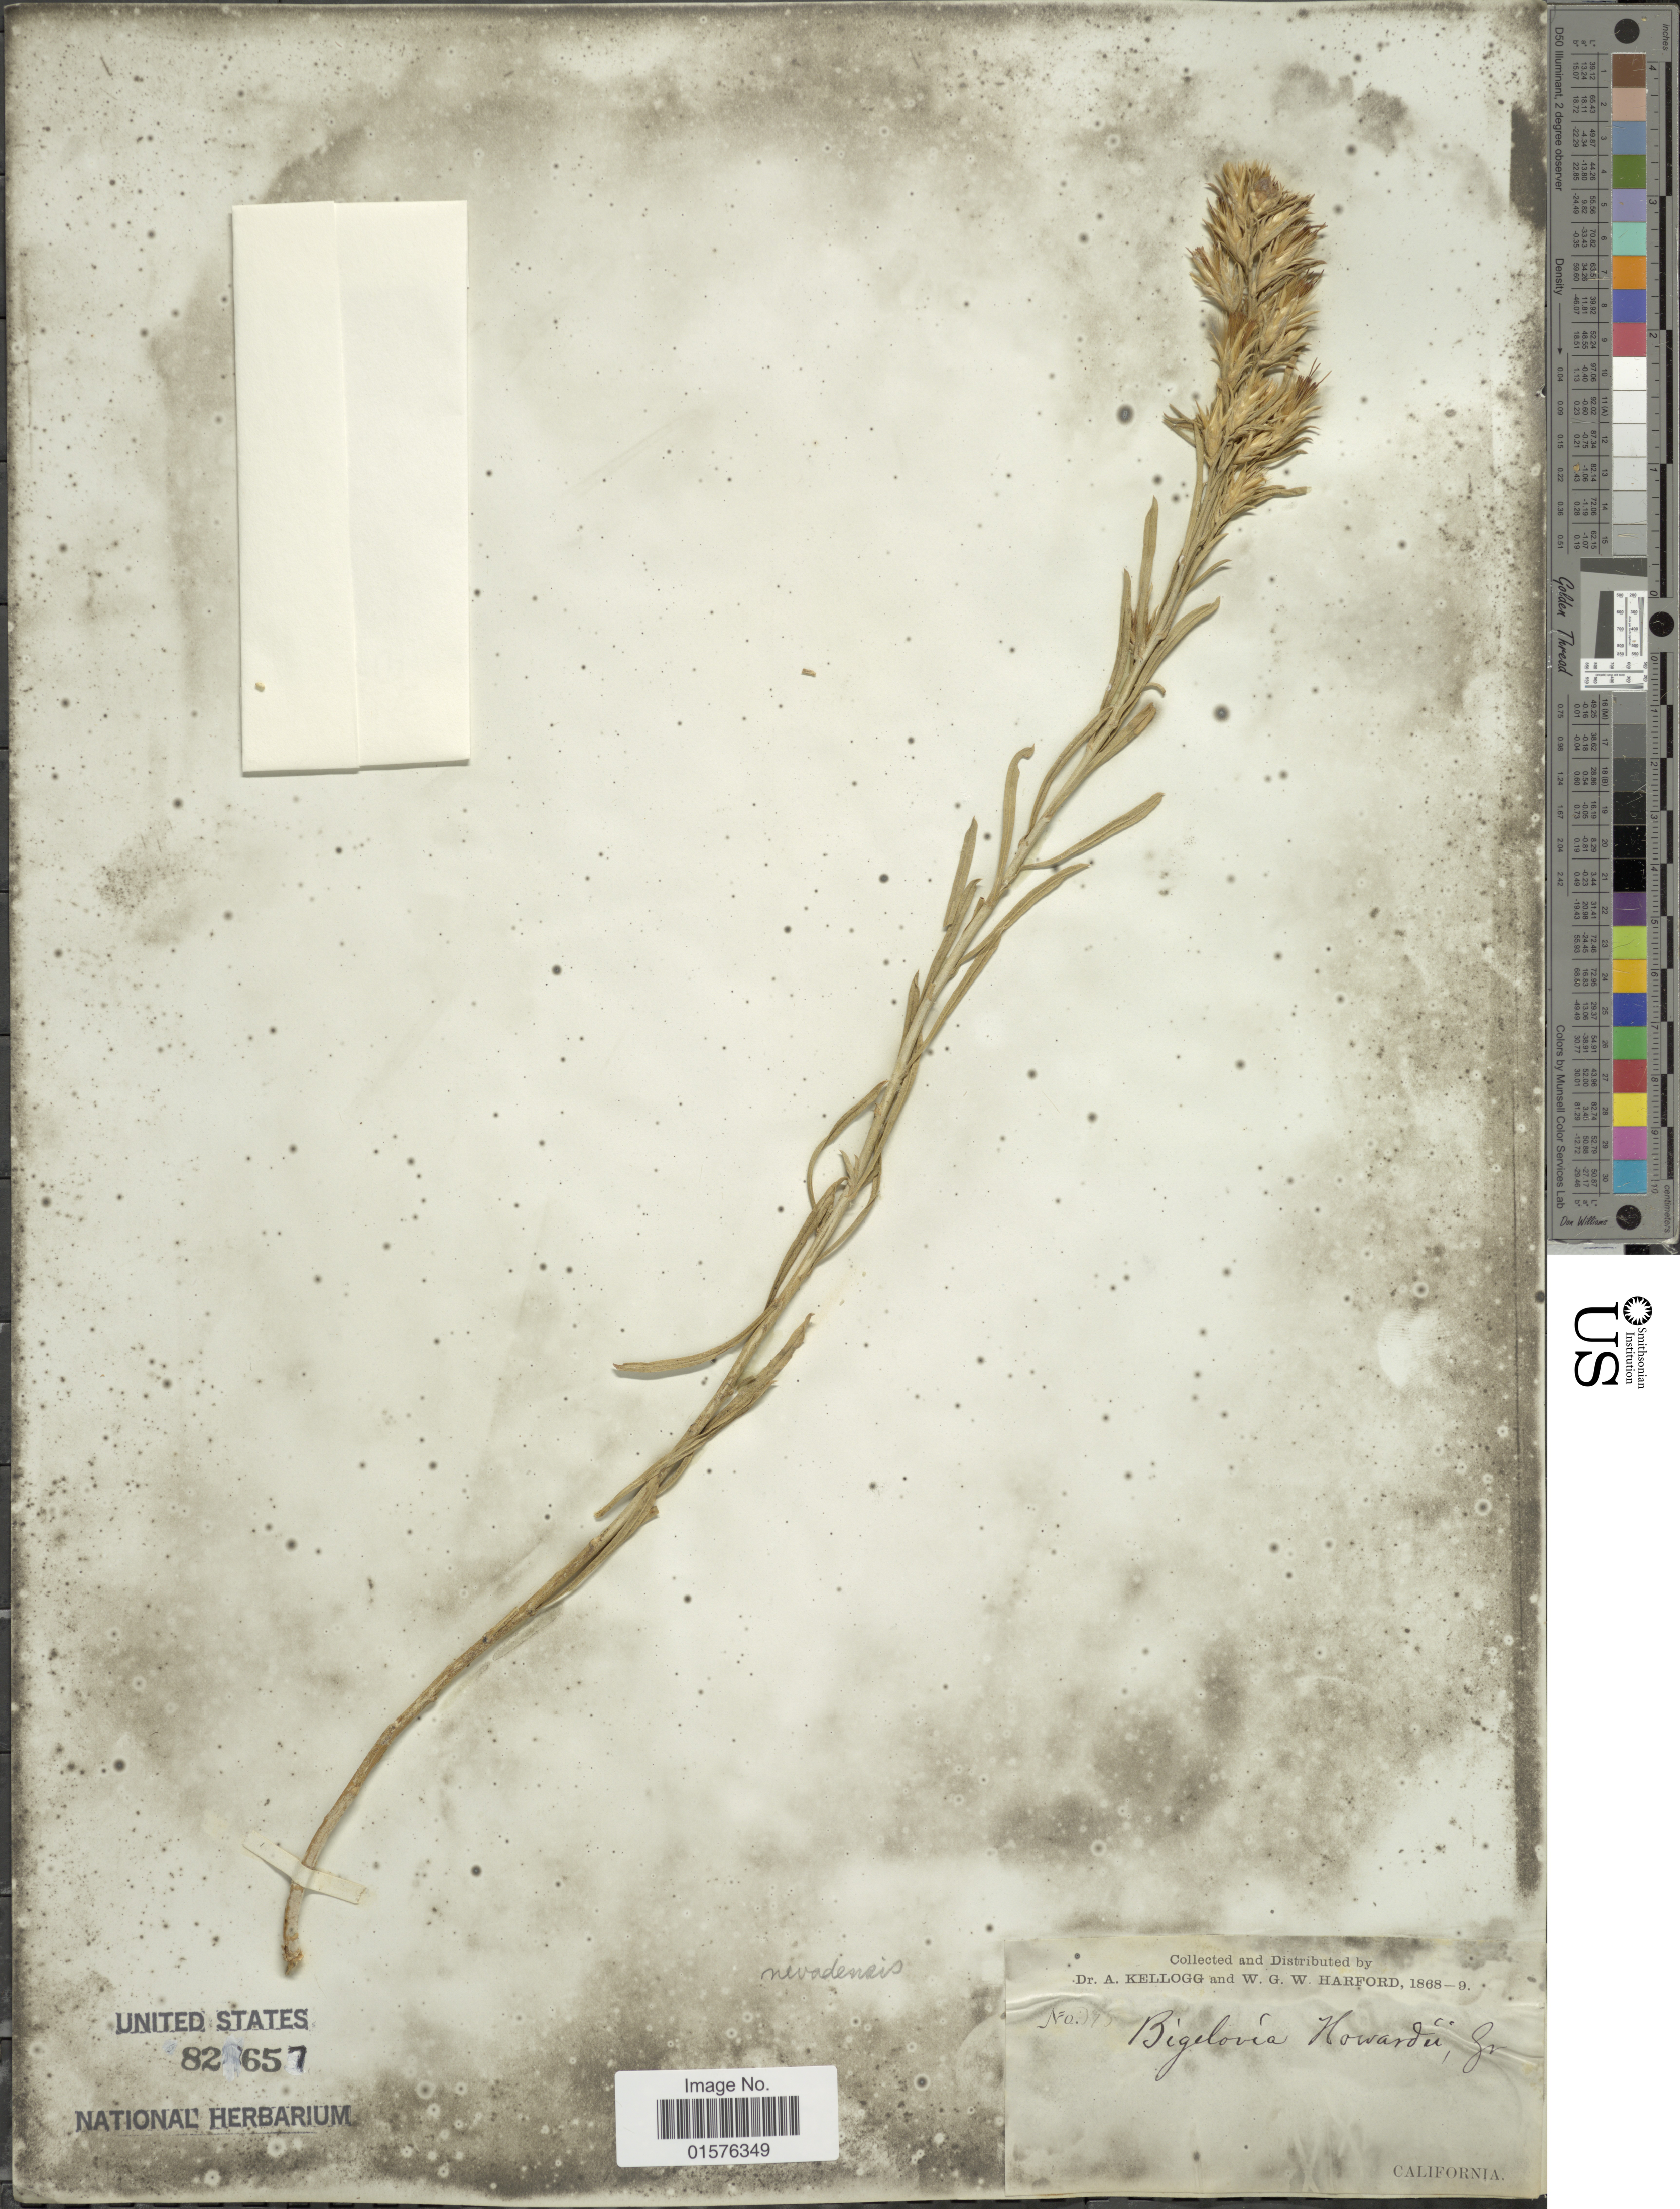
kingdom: Plantae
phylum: Tracheophyta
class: Magnoliopsida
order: Asterales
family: Asteraceae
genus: Ericameria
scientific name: Ericameria parryi var. nevadensis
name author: (A. Gray) G.L. Nesom & G.I. Baird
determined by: Urbatsch, Lowell E., Curator (LSU), Louisiana State University (UNITED STATES)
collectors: A. Kellogg & W. G. W. Harford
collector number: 943*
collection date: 1868/1869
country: United States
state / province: California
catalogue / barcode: US 82657